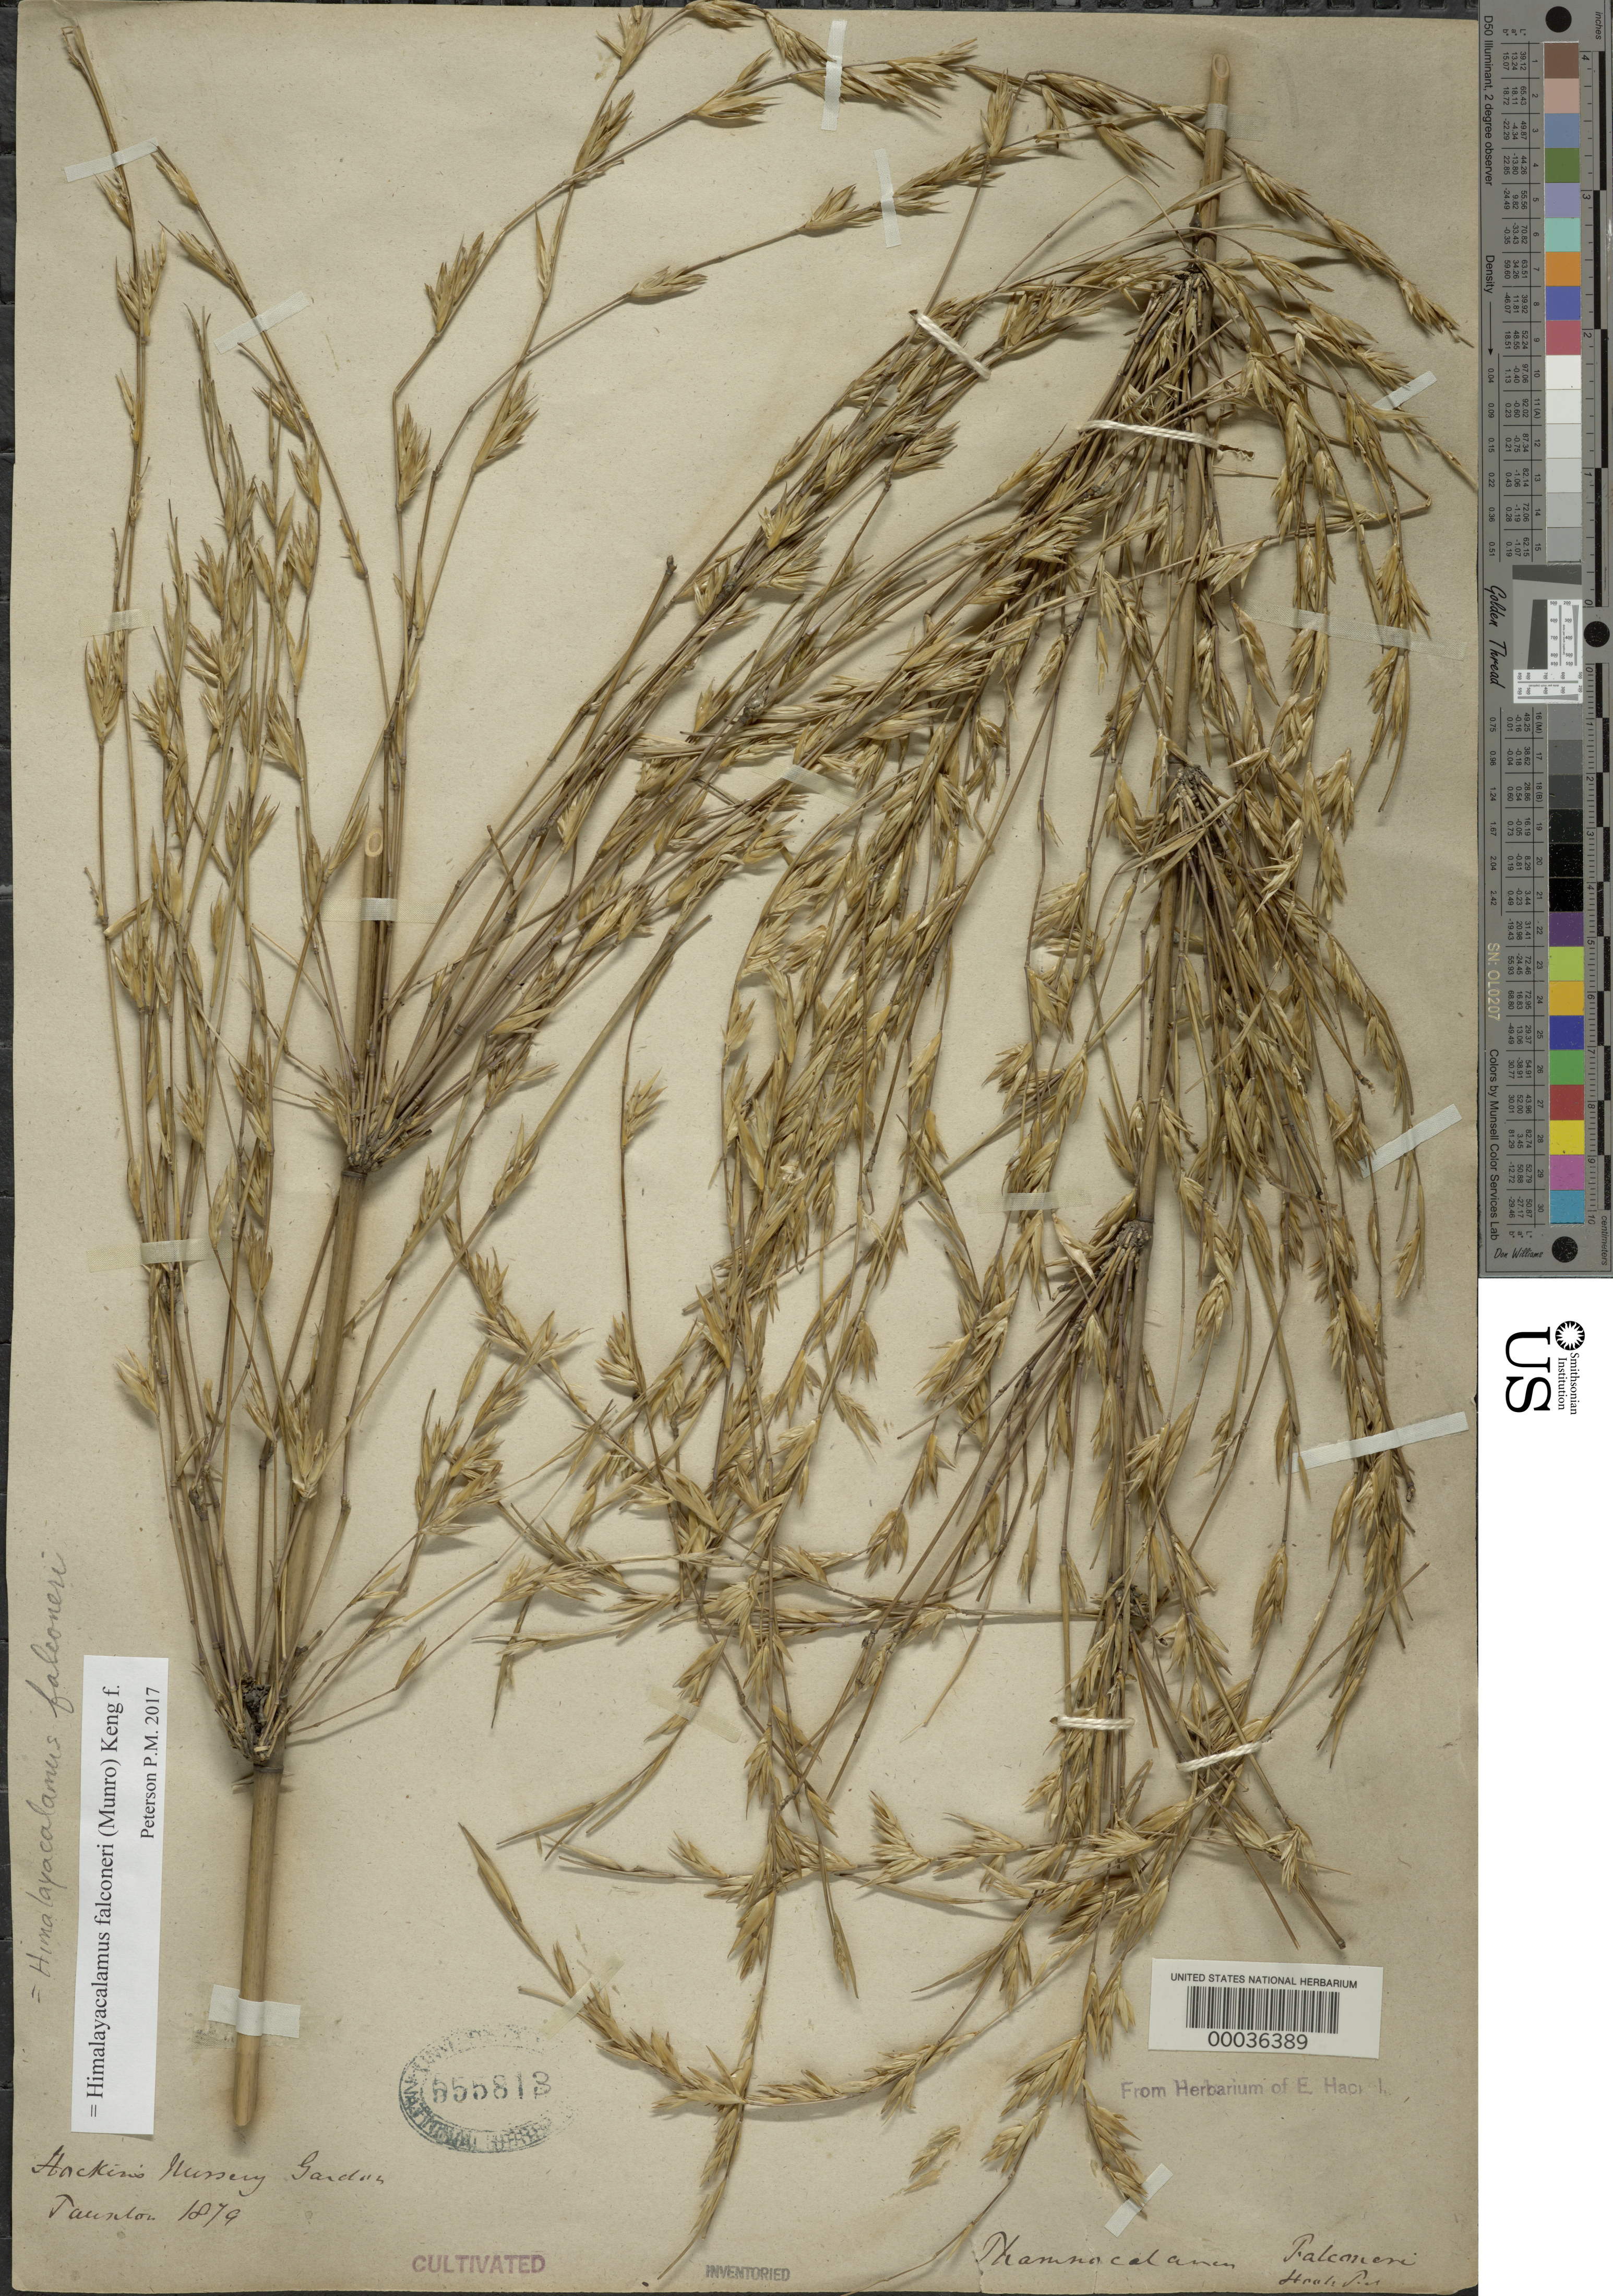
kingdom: Plantae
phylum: Tracheophyta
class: Liliopsida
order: Poales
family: Poaceae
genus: Himalayacalamus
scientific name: Himalayacalamus falconeri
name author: (Munro) Keng f.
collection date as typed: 1879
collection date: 1879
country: United Kingdom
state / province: England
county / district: Somersetshire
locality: Taunton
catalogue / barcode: US 555813